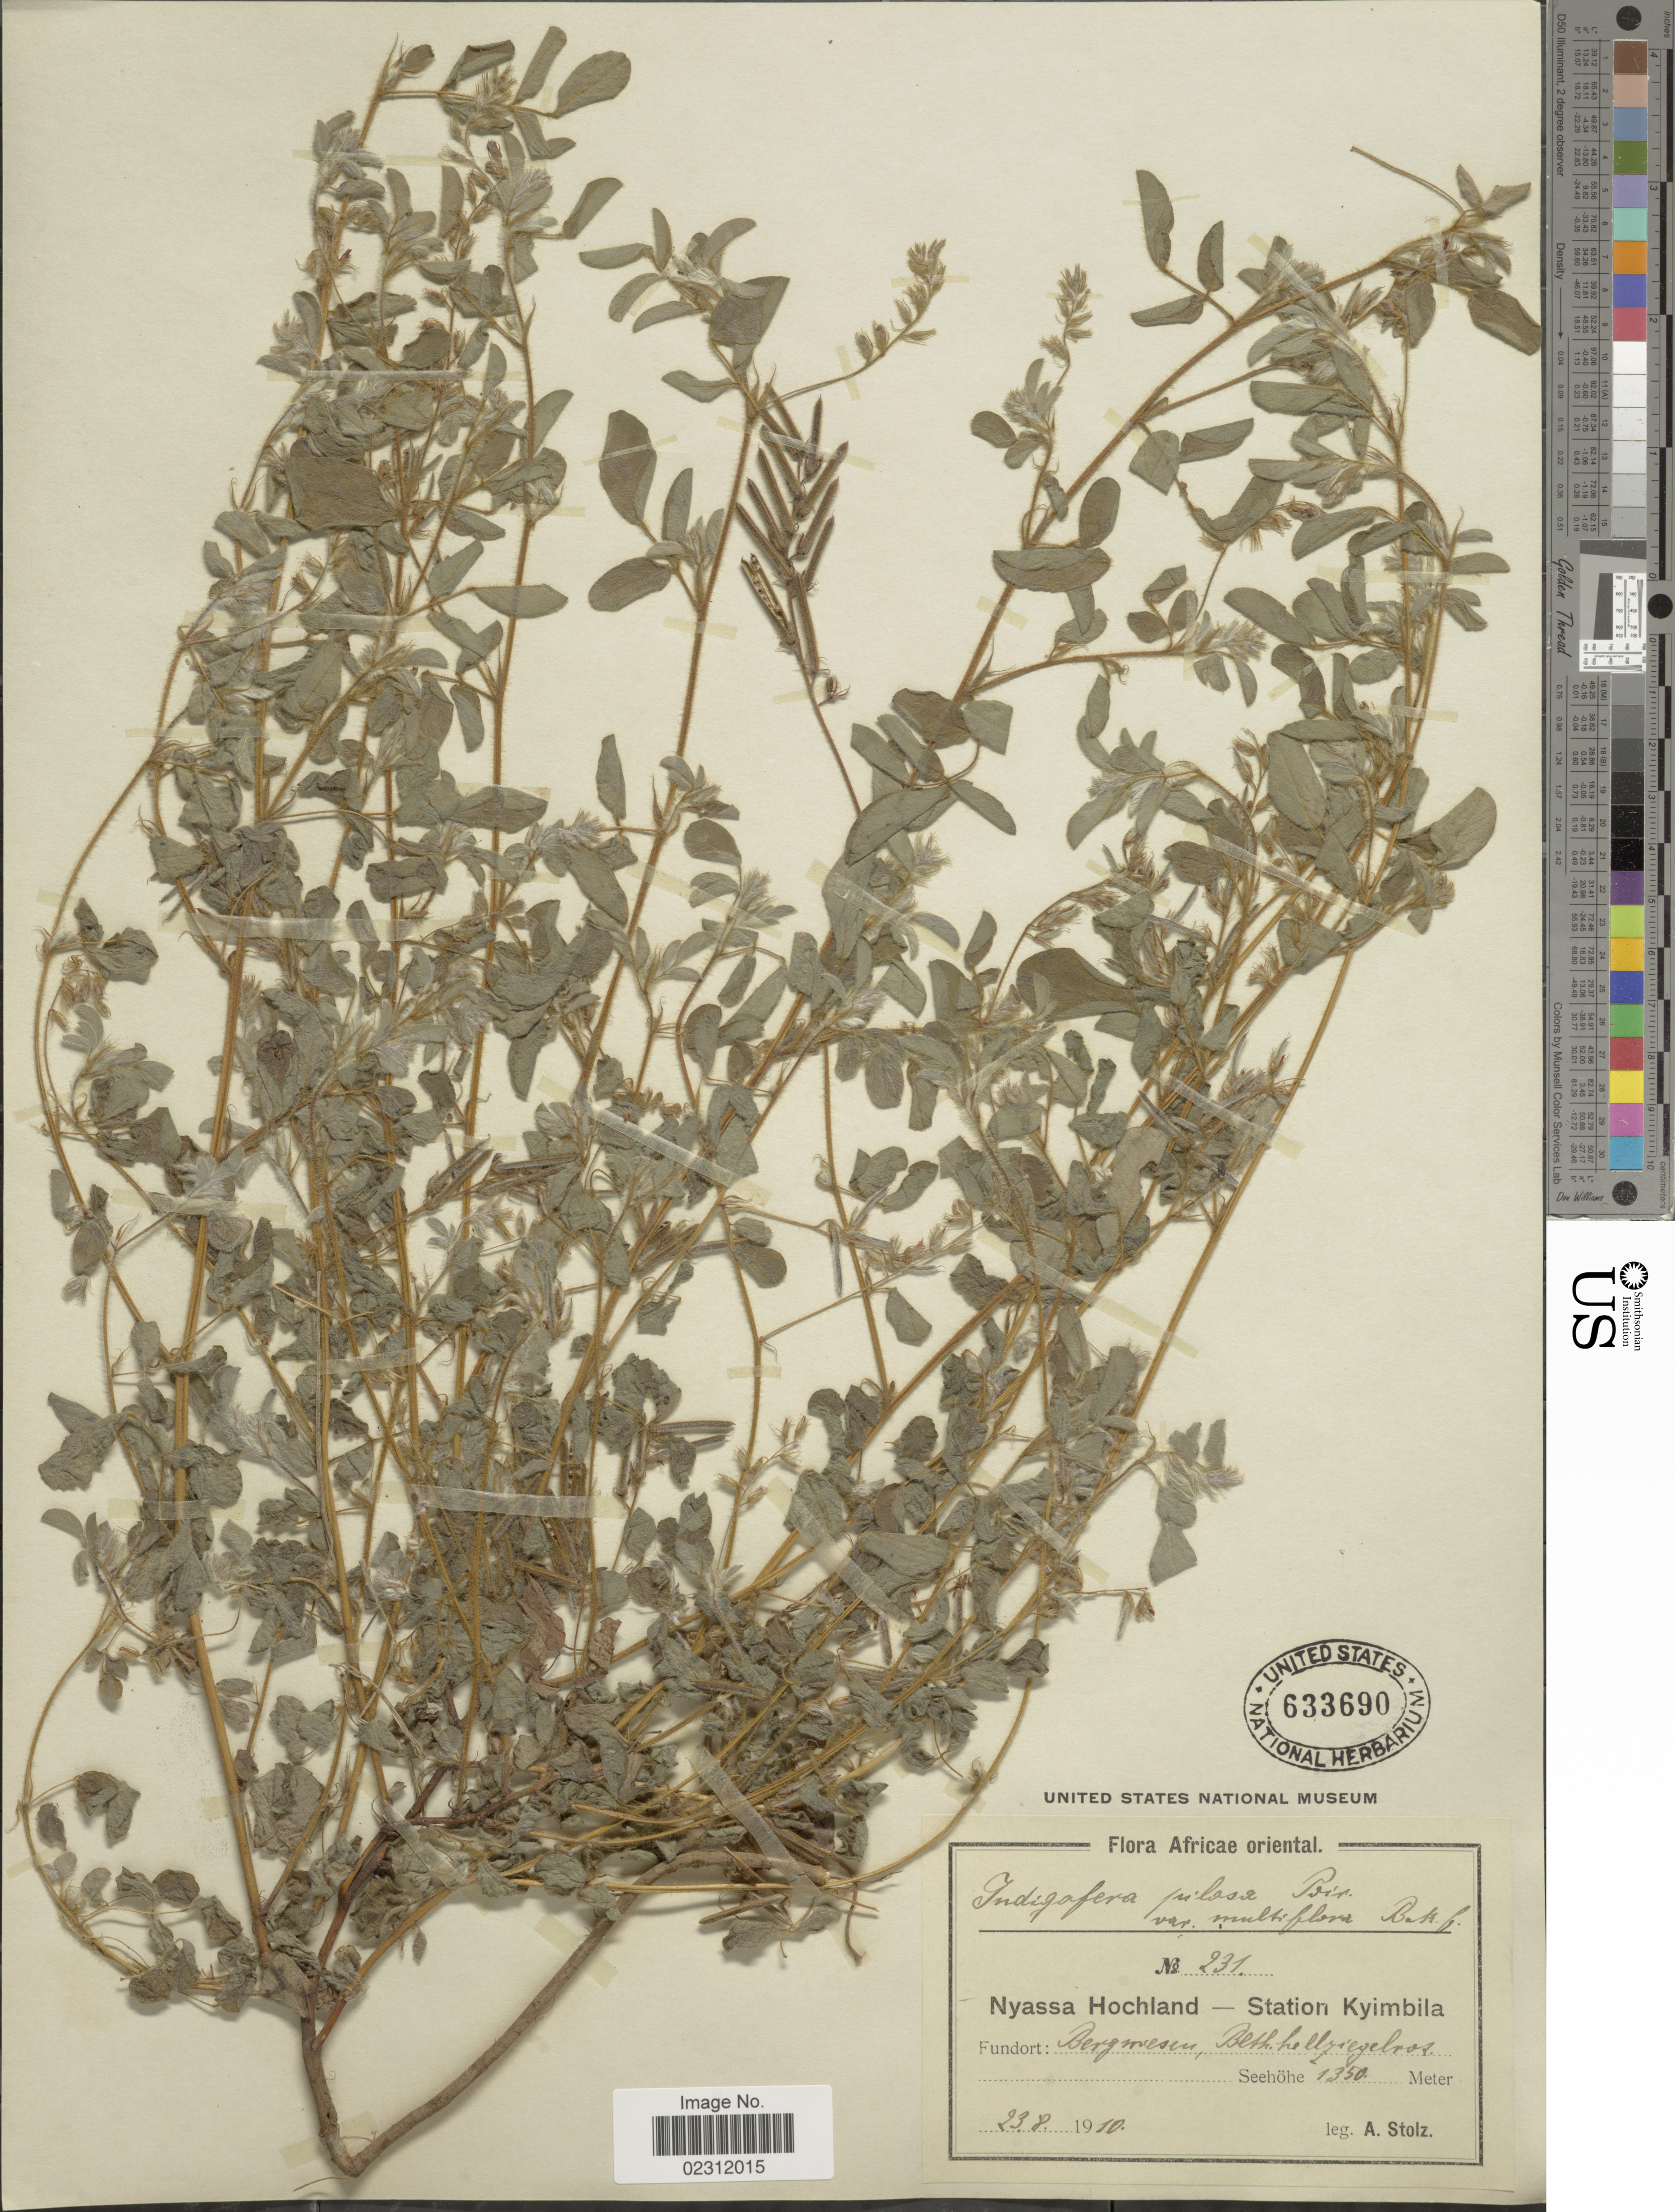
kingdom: Plantae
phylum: Tracheophyta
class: Magnoliopsida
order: Fabales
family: Fabaceae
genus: Indigofera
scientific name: Indigofera pilosa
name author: Poir.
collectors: A. Stolz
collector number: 231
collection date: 1910-08-23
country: Tanzania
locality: Nyassa Hochland, Station Kyimbila, Africae oriental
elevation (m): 1350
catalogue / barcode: US 633690